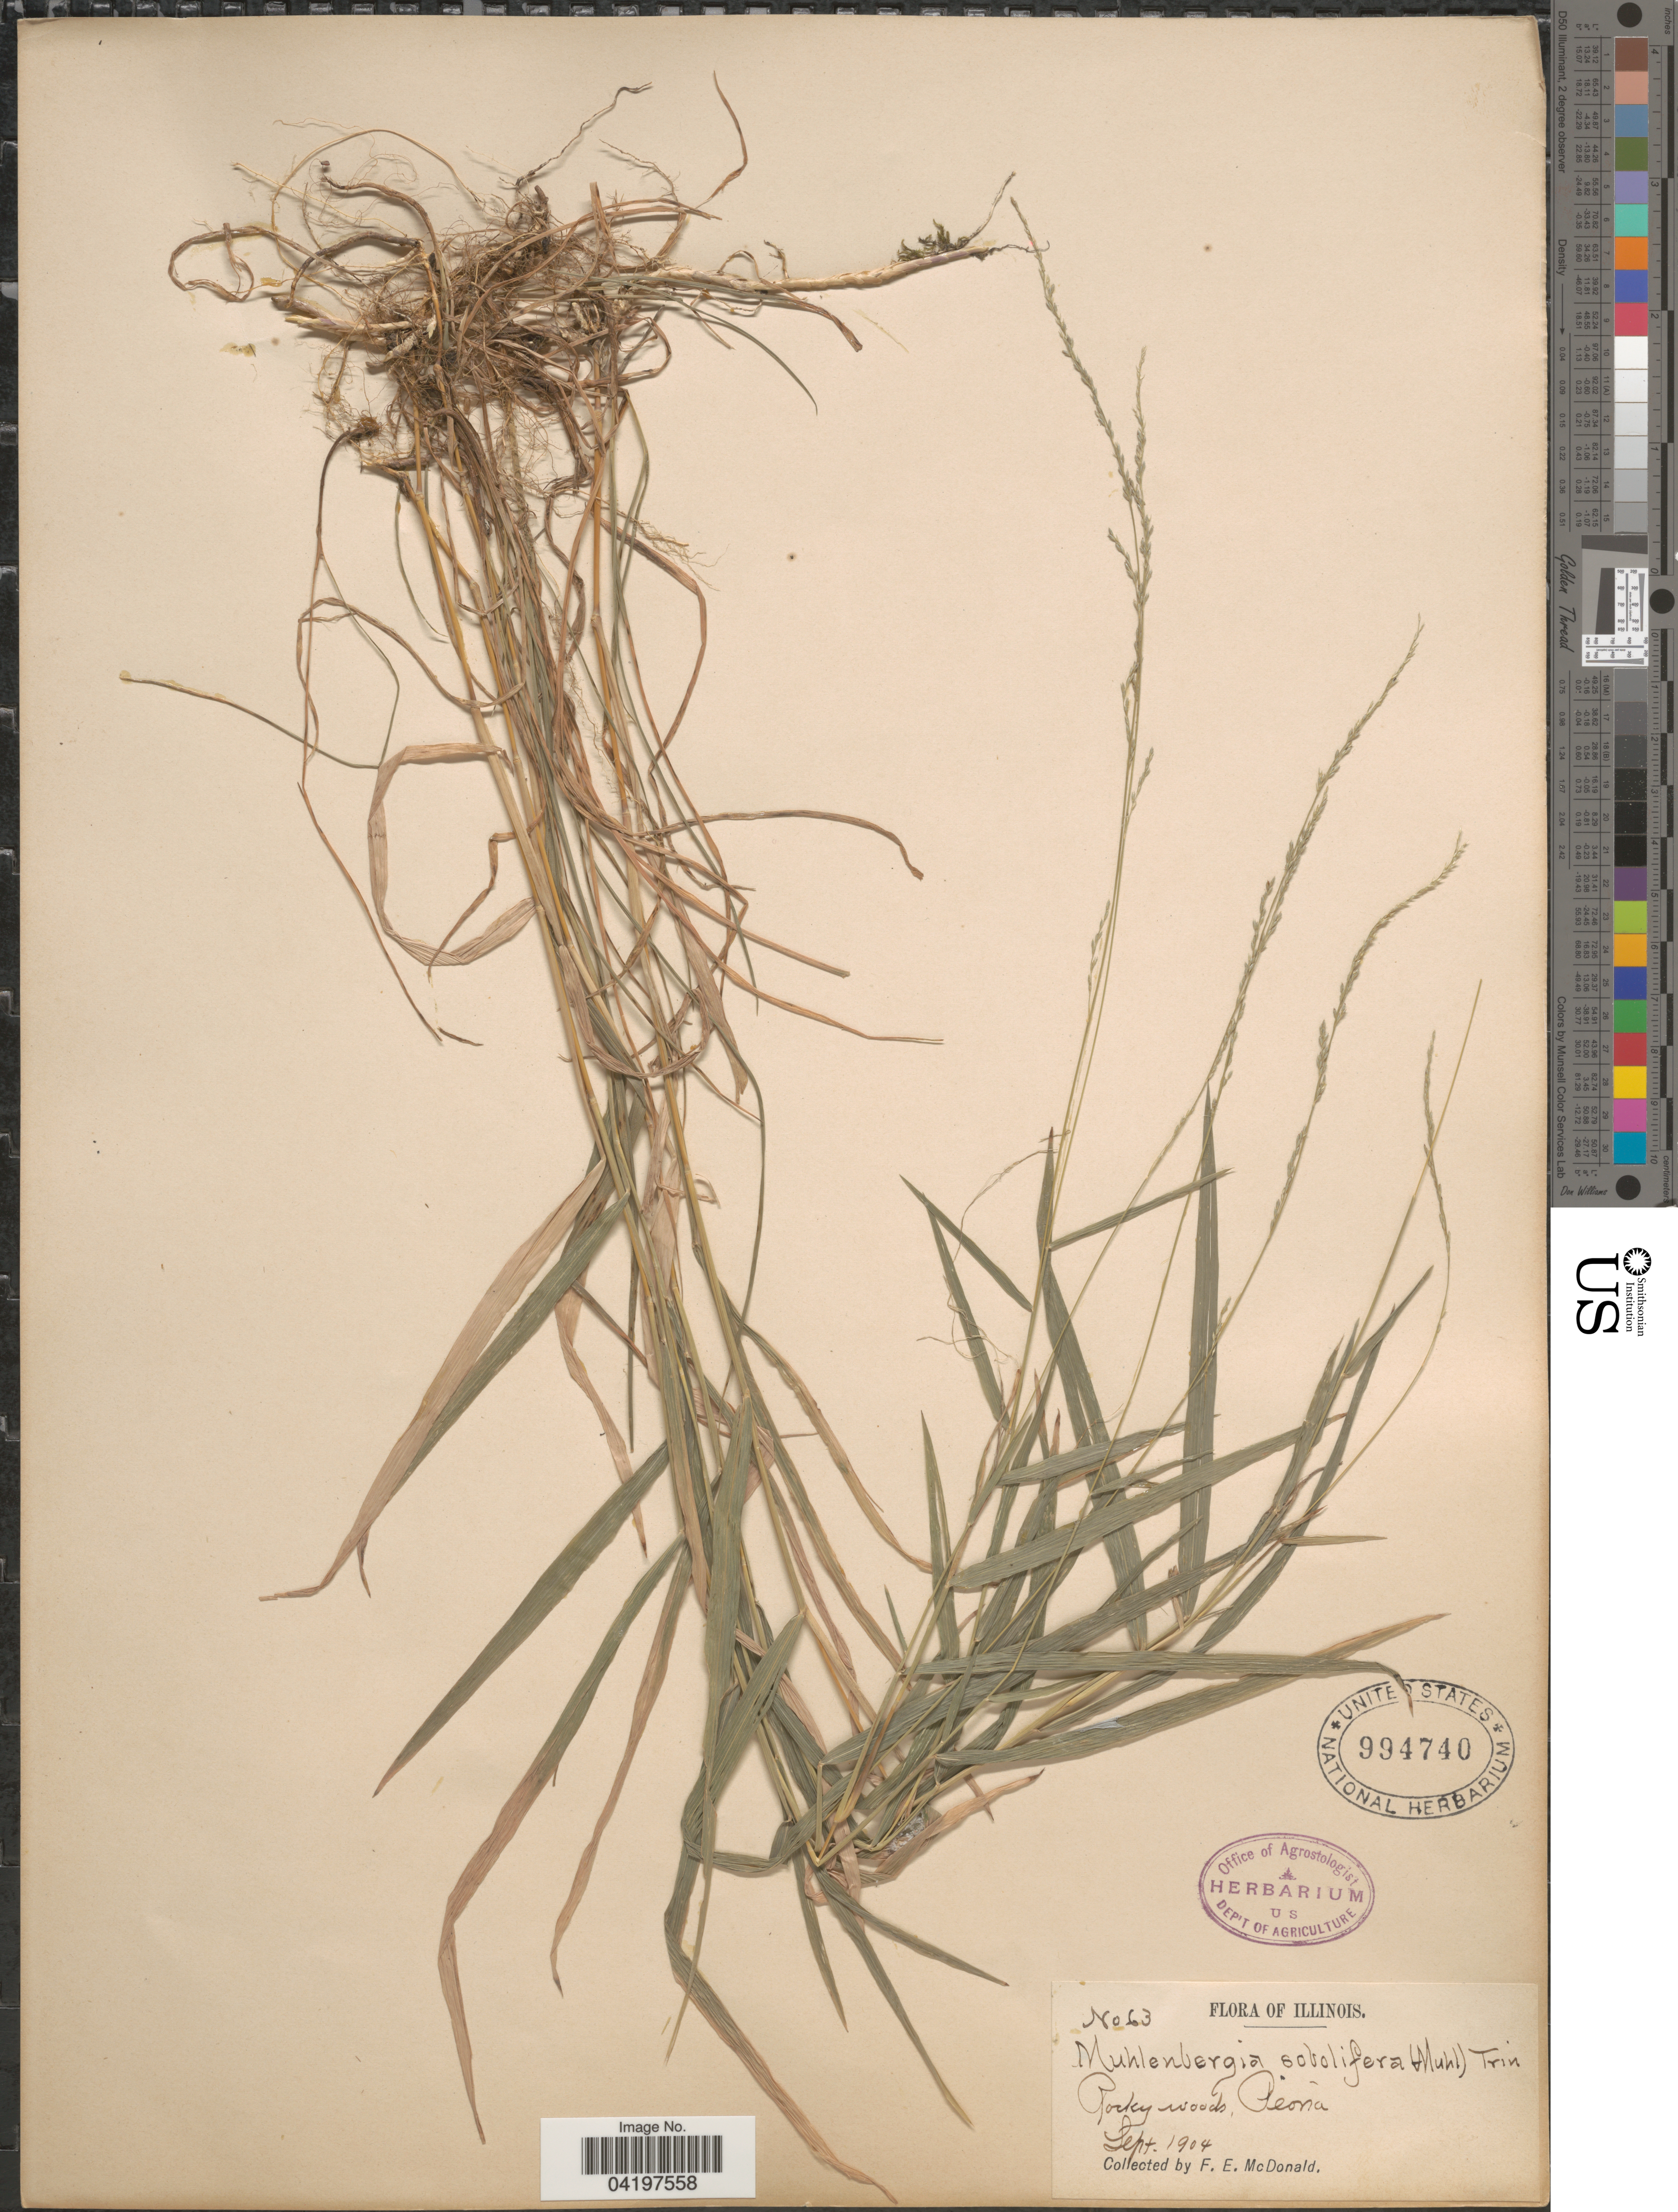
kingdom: Plantae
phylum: Tracheophyta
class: Liliopsida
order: Poales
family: Poaceae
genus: Muhlenbergia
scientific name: Muhlenbergia sobolifera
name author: (Muhl. ex Willd.) Trin.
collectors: F. E. McDonald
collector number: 63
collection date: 1904-09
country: United States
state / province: Illinois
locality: Rocky woods, Peoria.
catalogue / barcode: US 994740